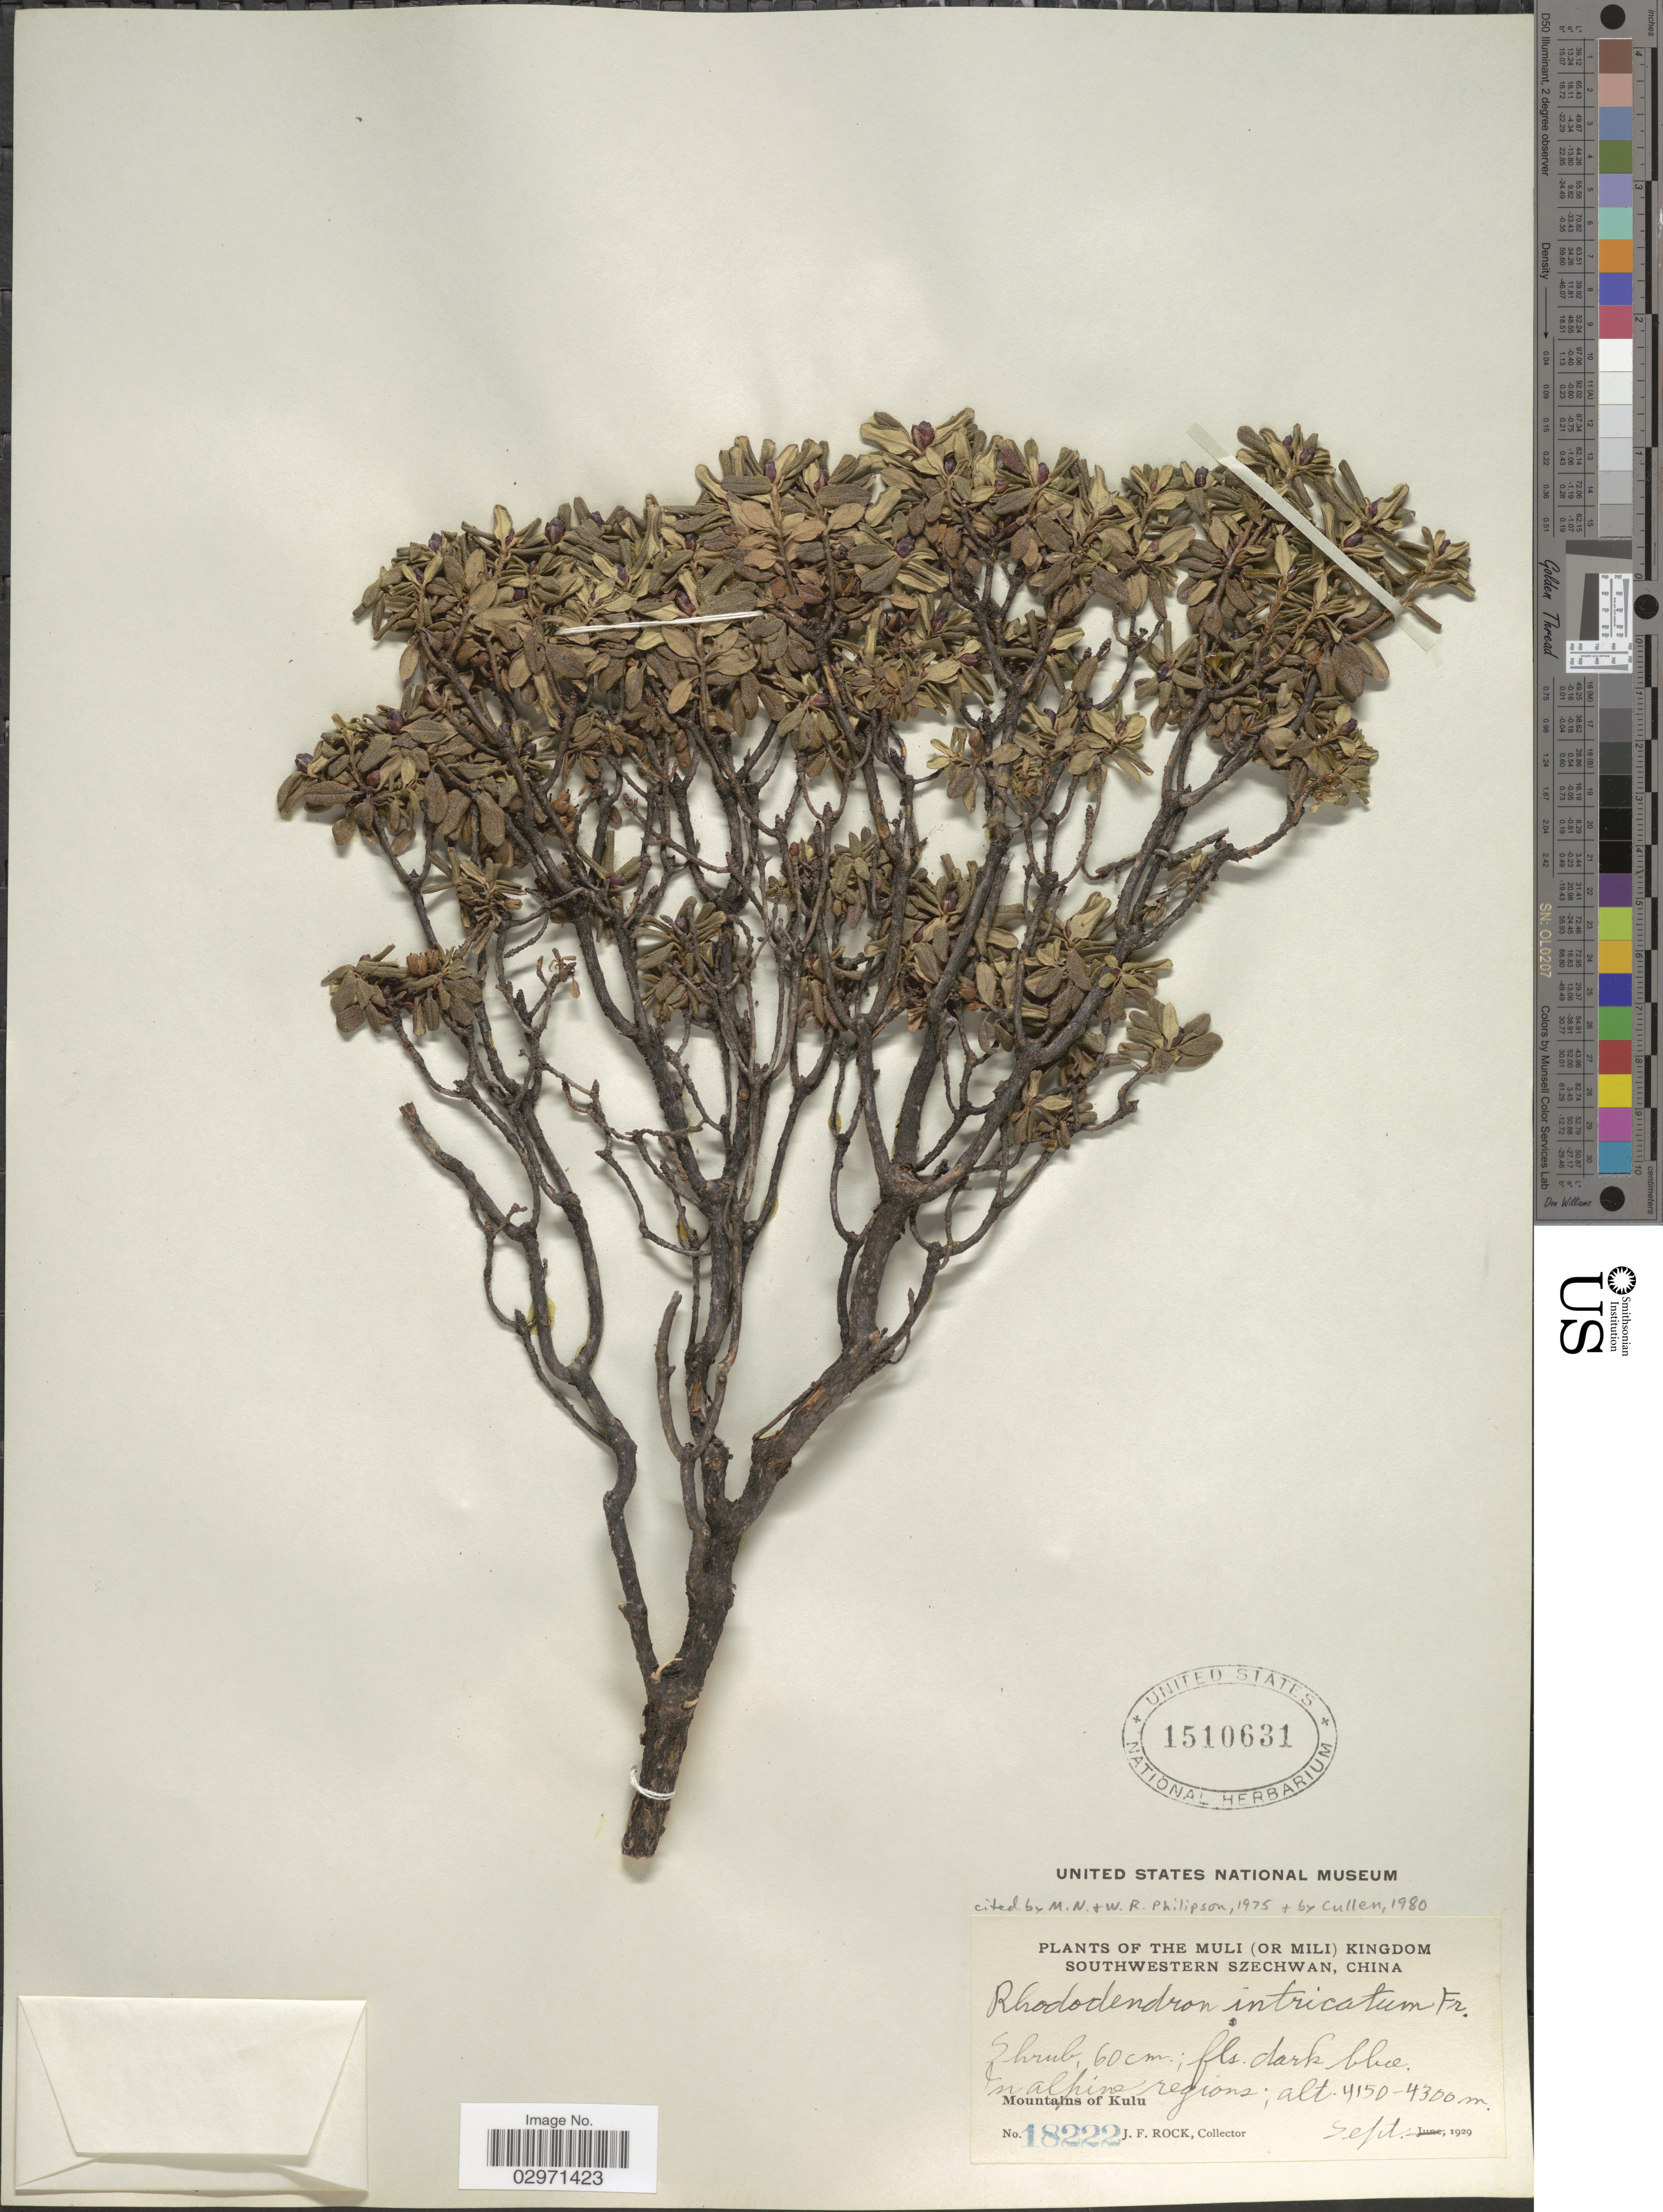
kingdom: Plantae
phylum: Tracheophyta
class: Magnoliopsida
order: Ericales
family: Ericaceae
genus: Rhododendron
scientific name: Rhododendron intricatum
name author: Franch.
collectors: J. Rock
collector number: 18222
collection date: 1929-09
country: China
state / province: Sichuan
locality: Muli (Or Mili) Kingdom Southwestern Szechwan. In alpine regions. Mountains of Kulu.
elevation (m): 4150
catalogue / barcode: US 1510631